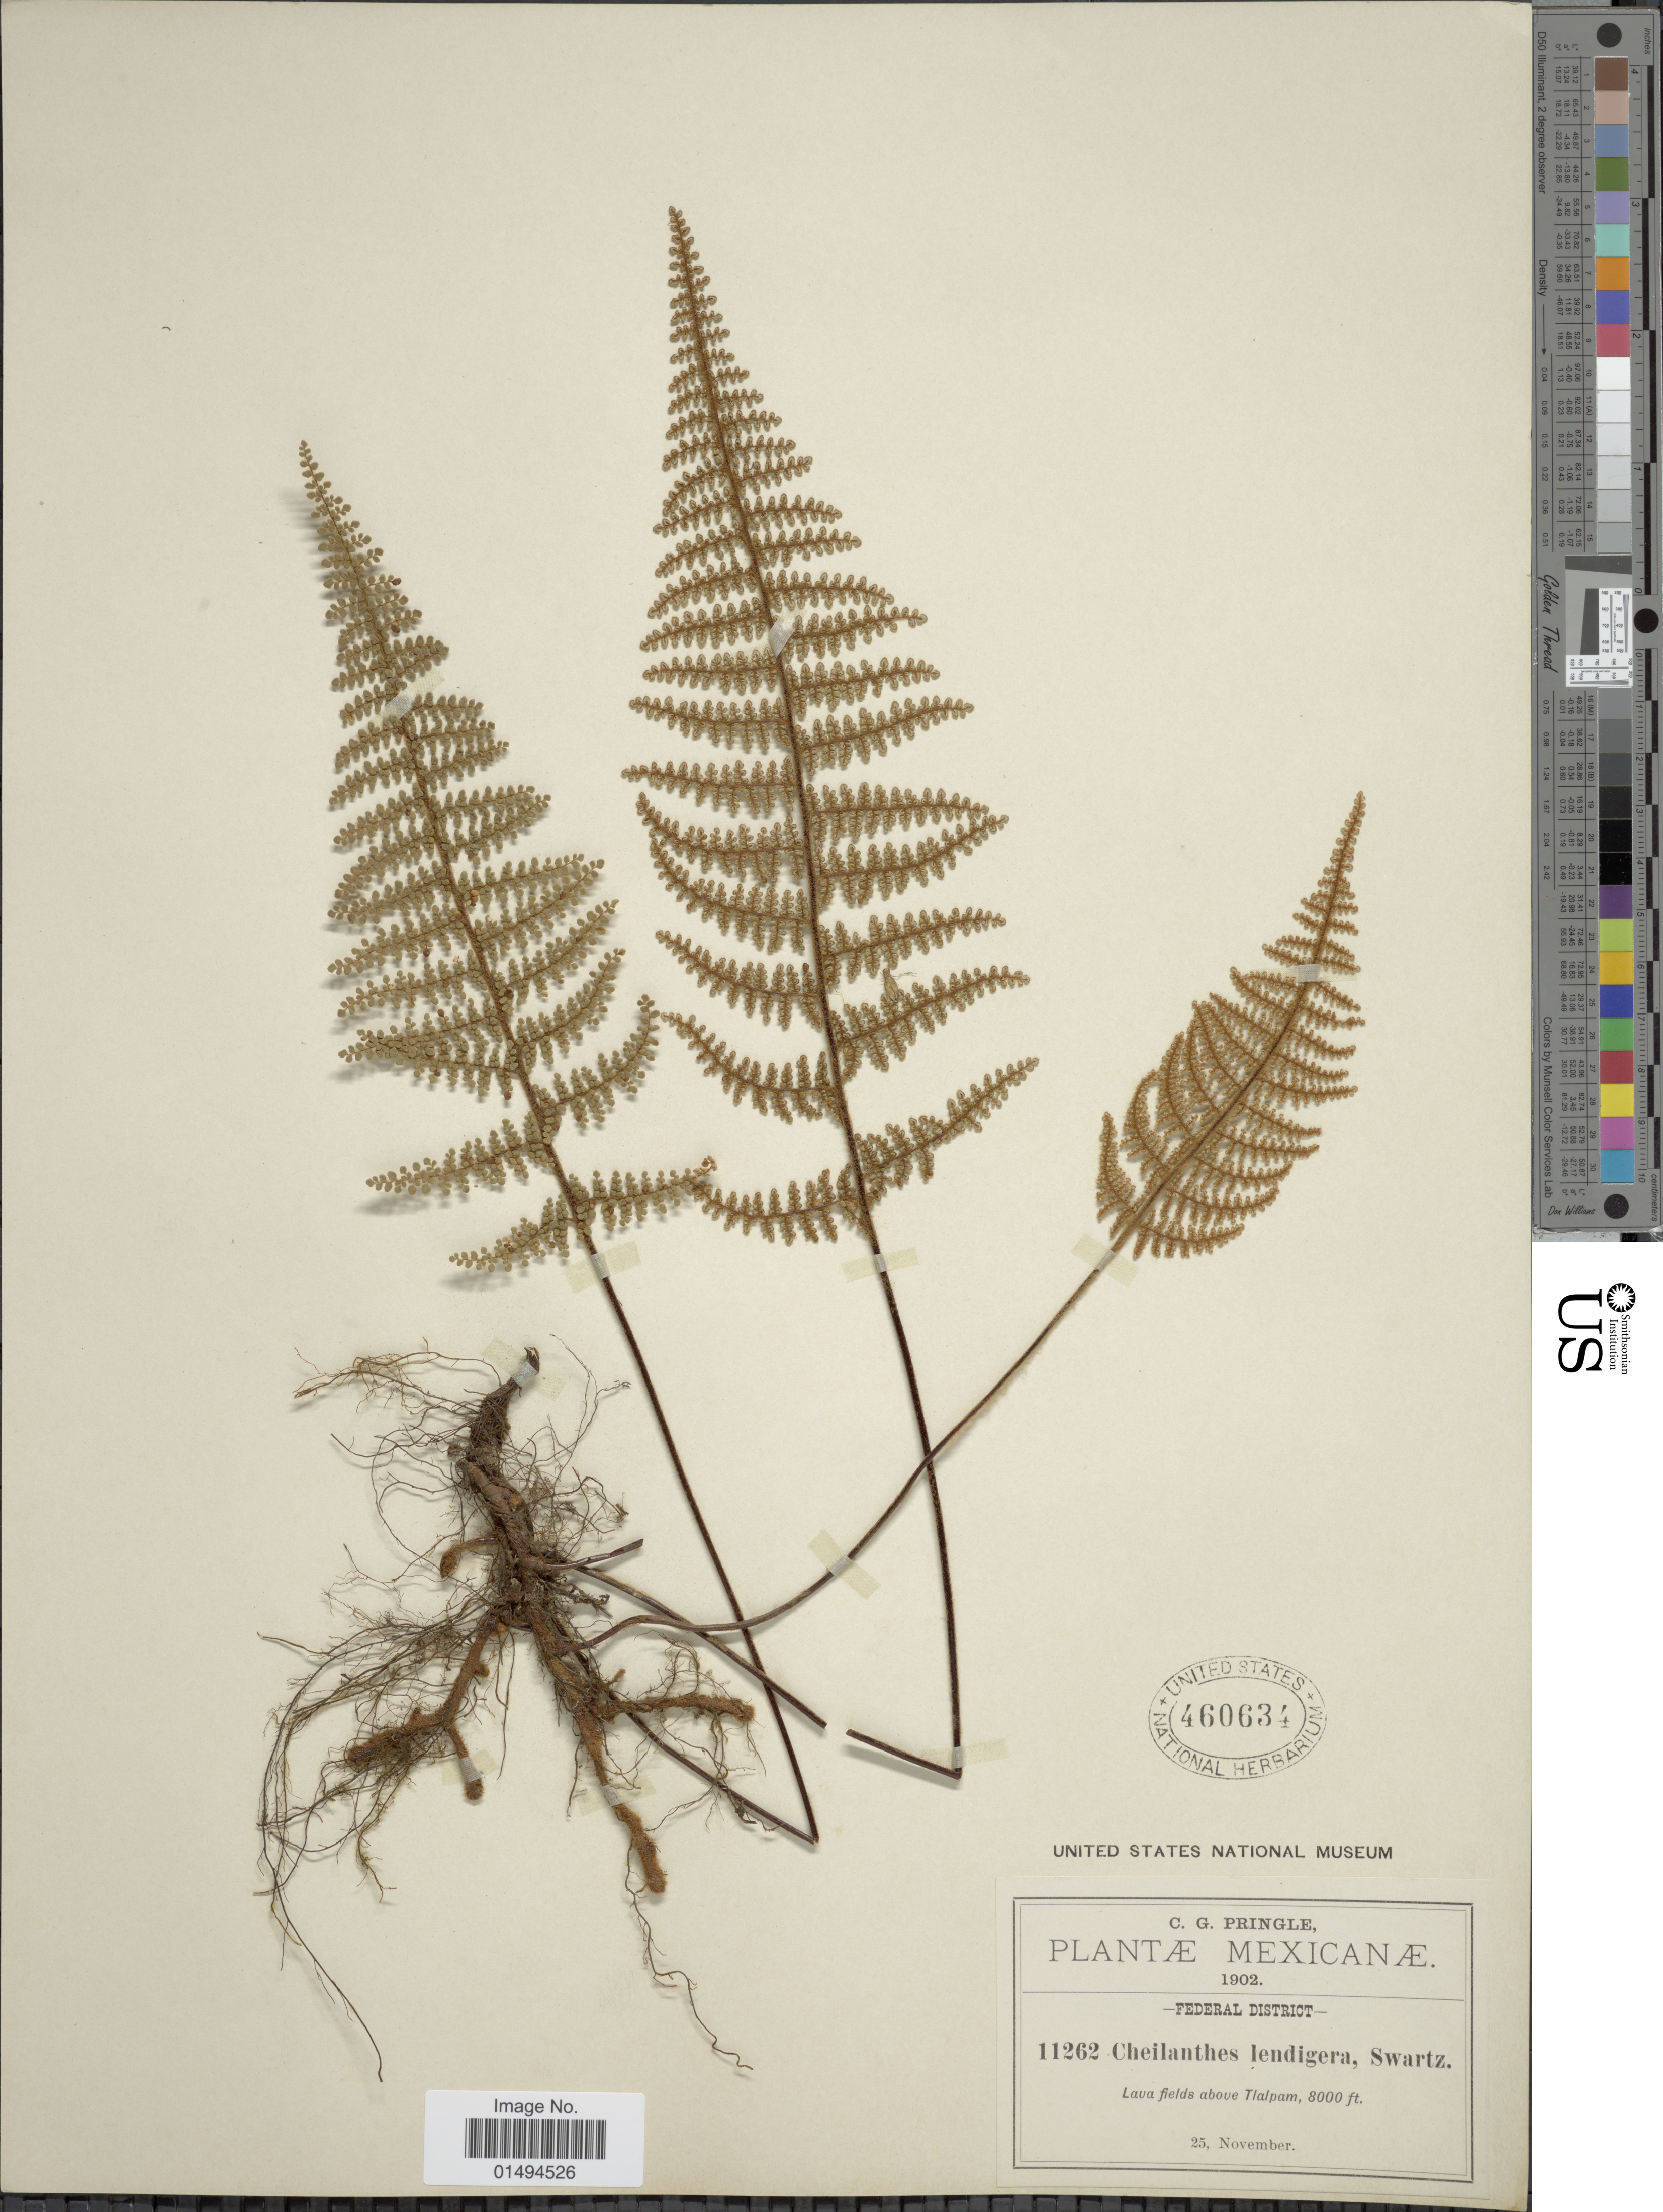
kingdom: Plantae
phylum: Tracheophyta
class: Polypodiopsida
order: Polypodiales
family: Pteridaceae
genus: Myriopteris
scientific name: Myriopteris lendigera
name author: (Cav.) J. Sm.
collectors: C. G. Pringle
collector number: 11262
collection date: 1902-11-25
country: Mexico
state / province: Distrito Federal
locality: Lava fields above Tlalpam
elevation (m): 2438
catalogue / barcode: US 460634